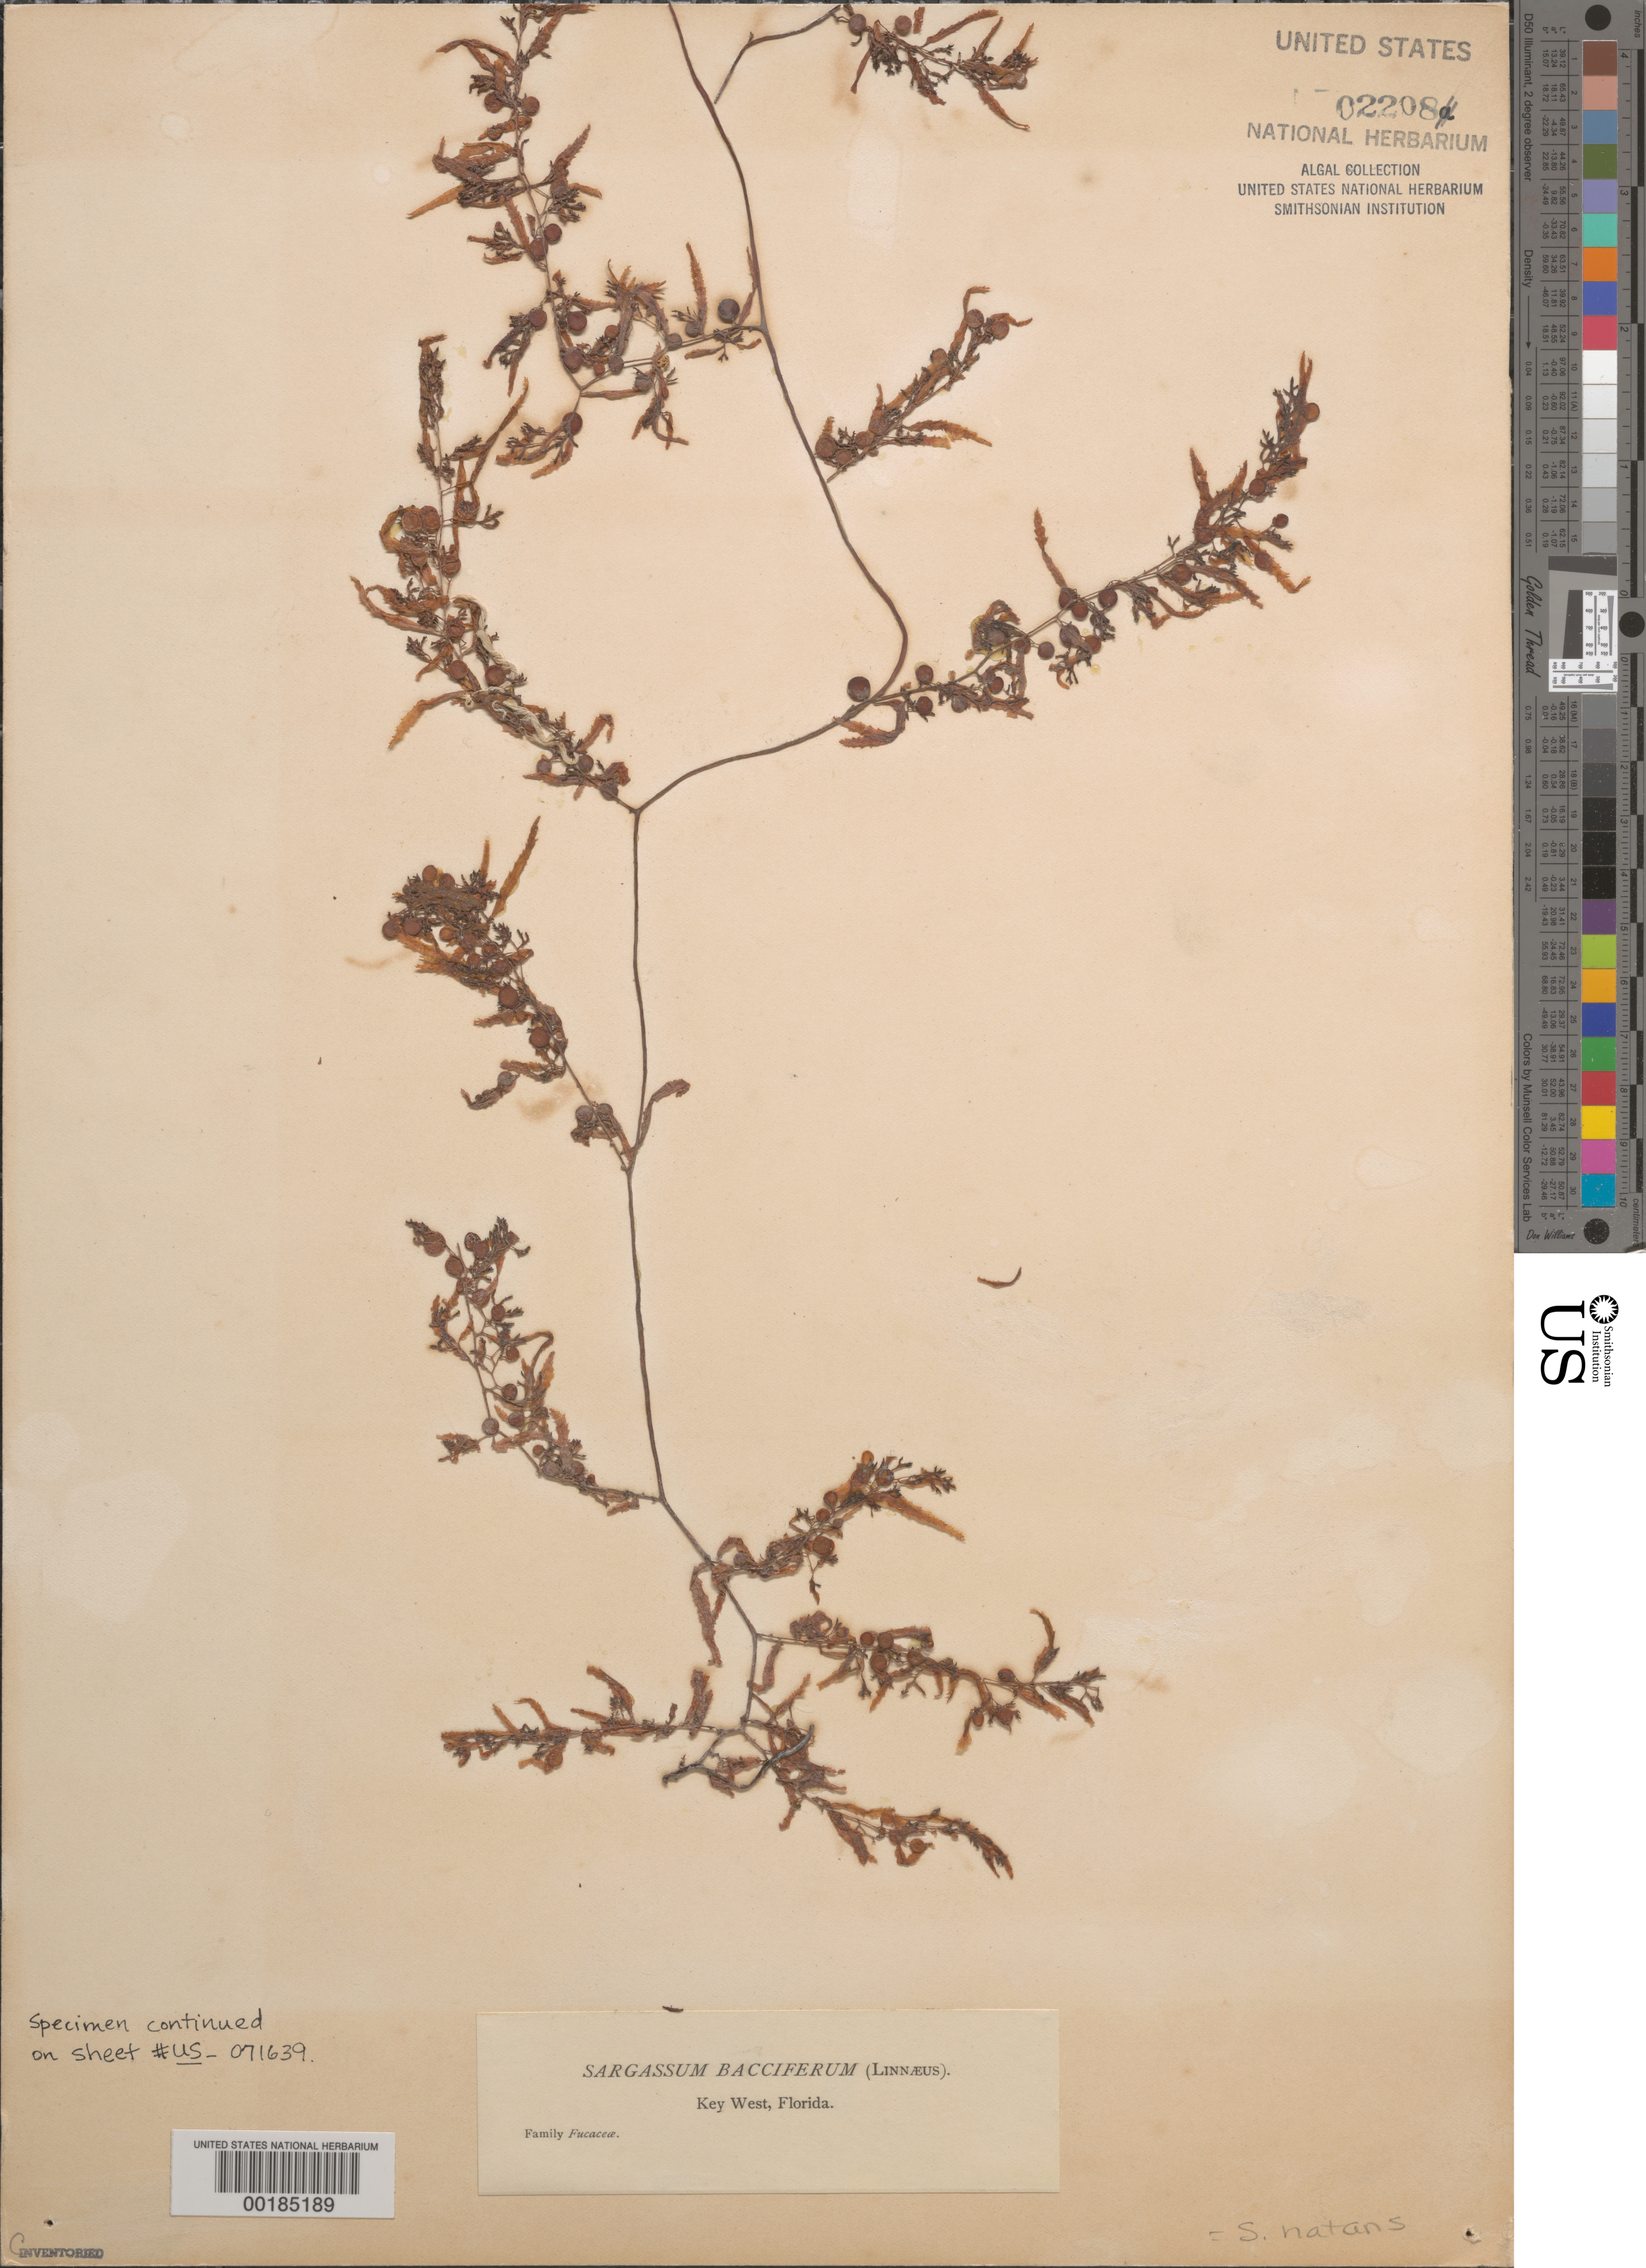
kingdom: Chromista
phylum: Ochrophyta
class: Phaeophyceae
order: Fucales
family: Sargassaceae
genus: Sargassum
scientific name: Sargassum natans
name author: (L.) Gaillon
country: United States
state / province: Florida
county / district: Monroe County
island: Key West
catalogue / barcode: US 2208